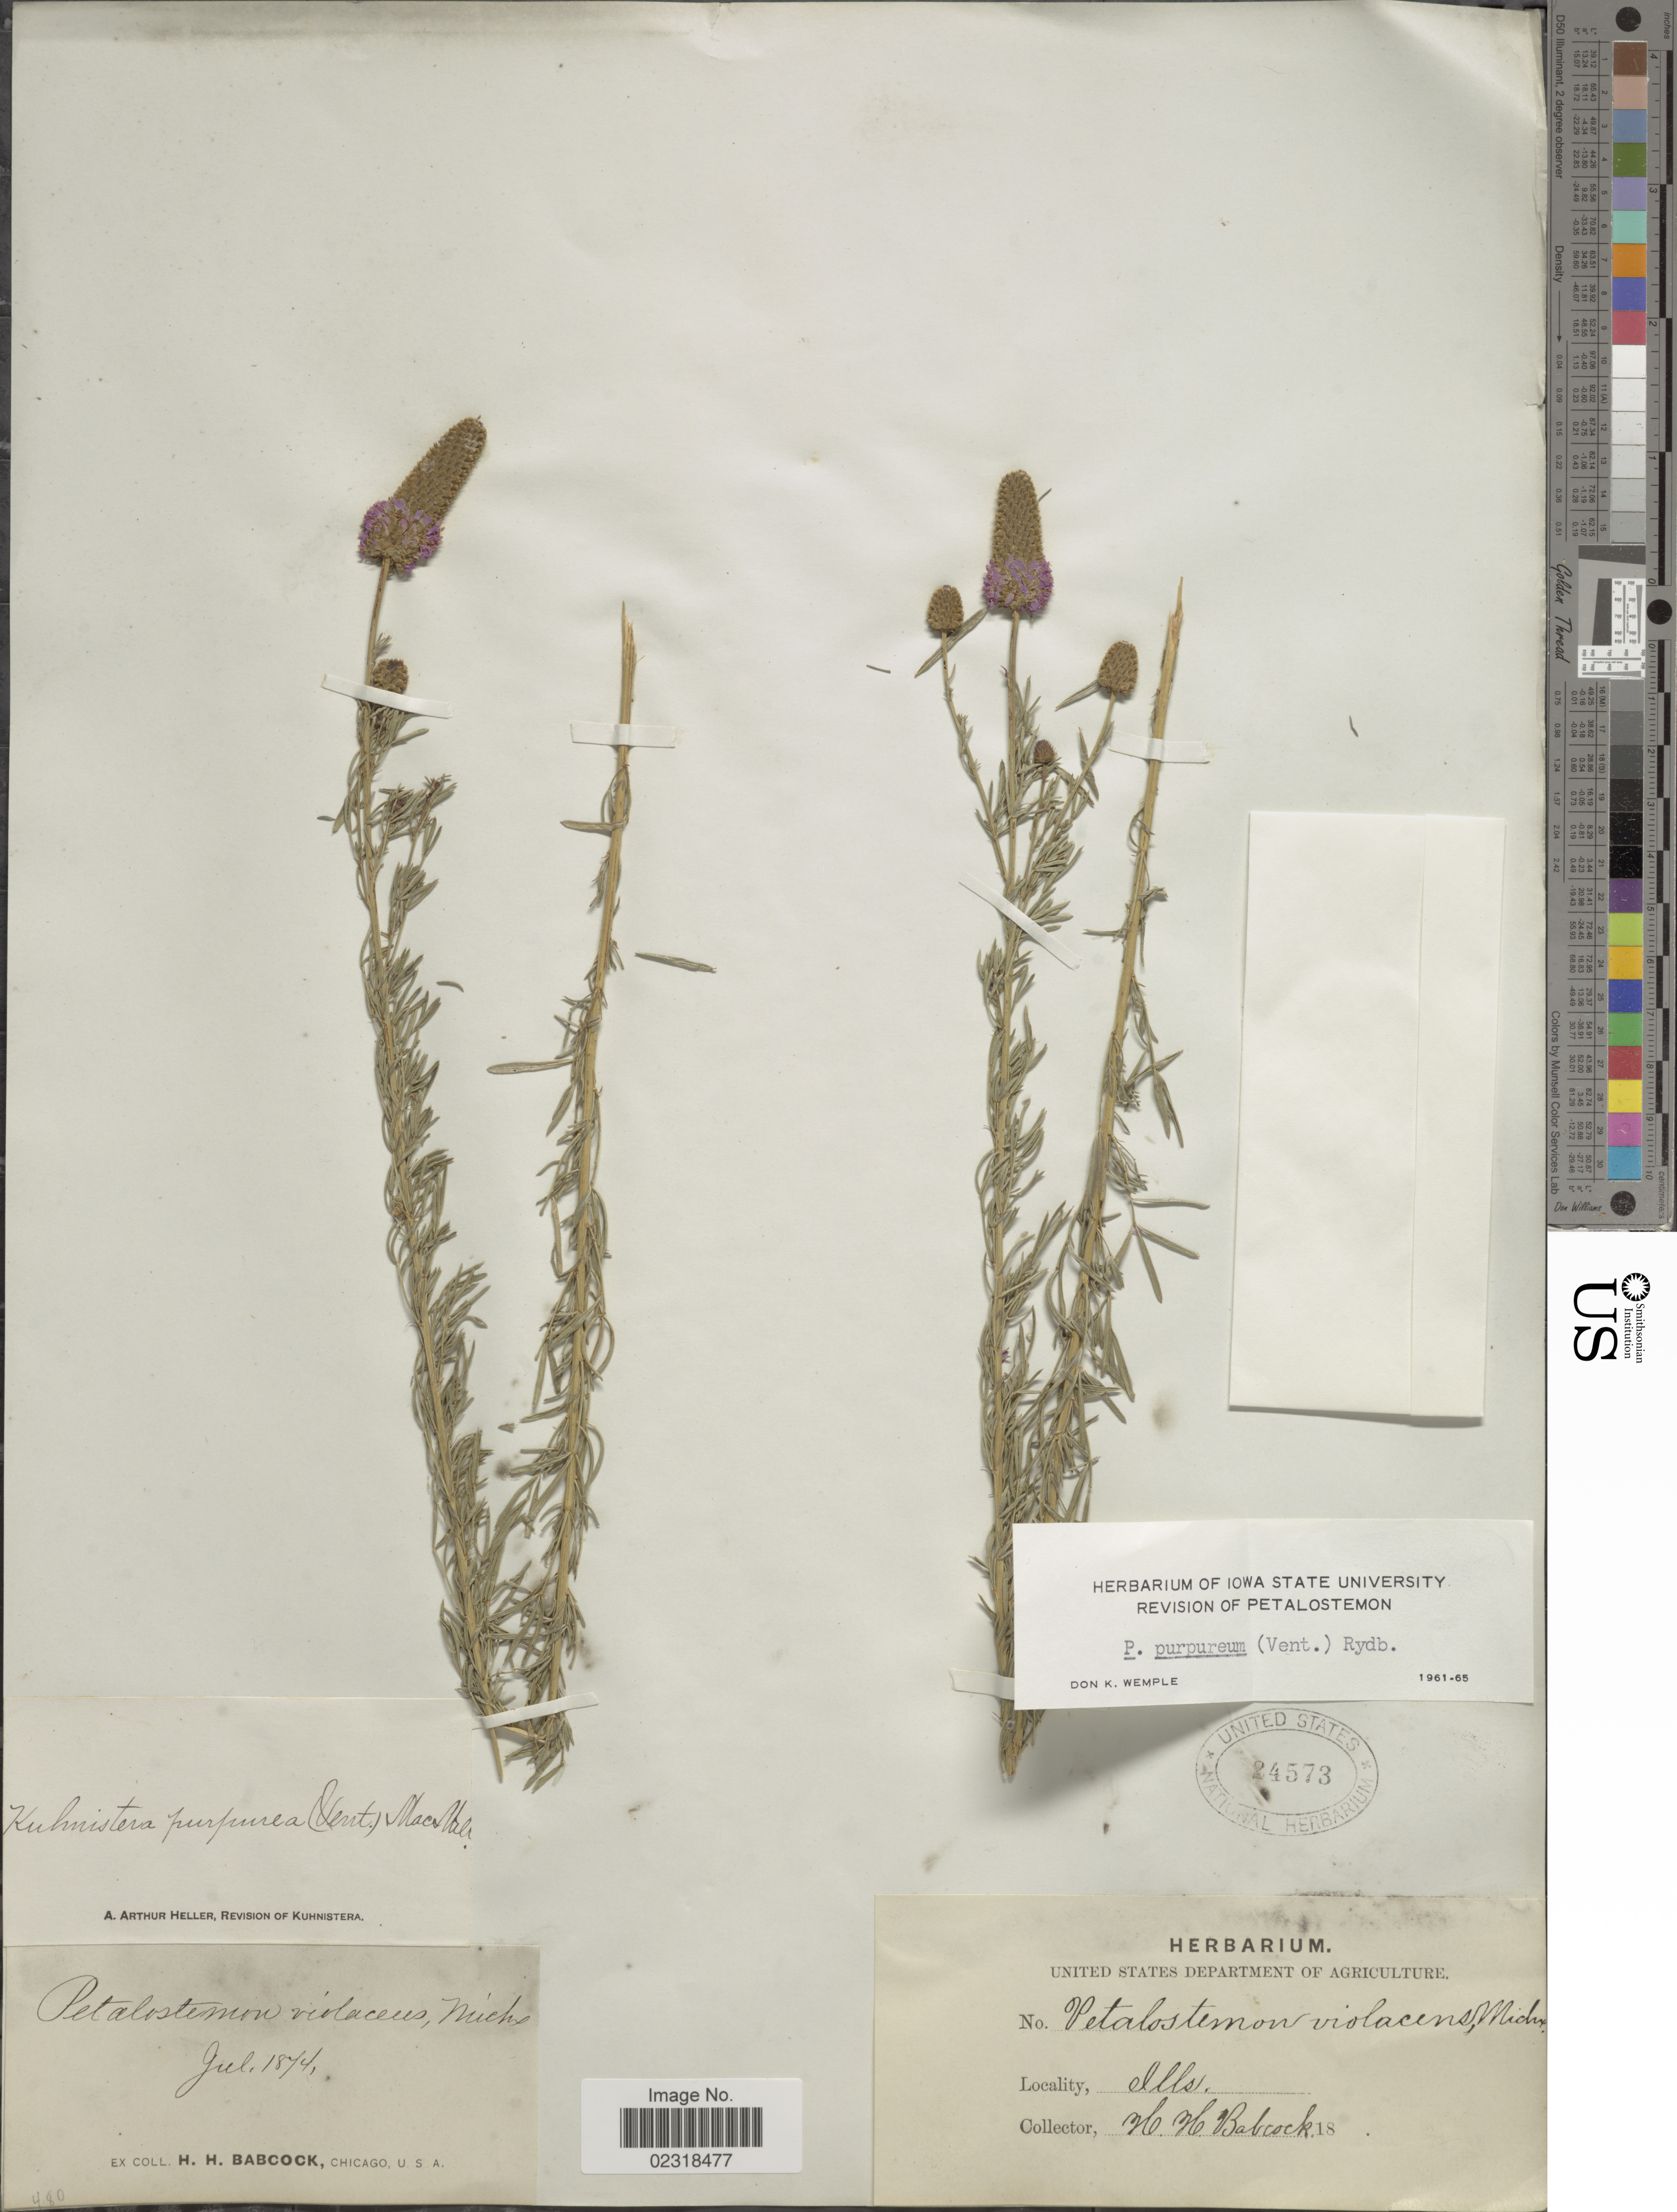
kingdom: Plantae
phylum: Tracheophyta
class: Magnoliopsida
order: Fabales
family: Fabaceae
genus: Dalea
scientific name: Dalea purpurea var. purpurea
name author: Vent.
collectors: H. Babcock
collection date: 1874-07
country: United States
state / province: Illinois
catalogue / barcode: US 24573